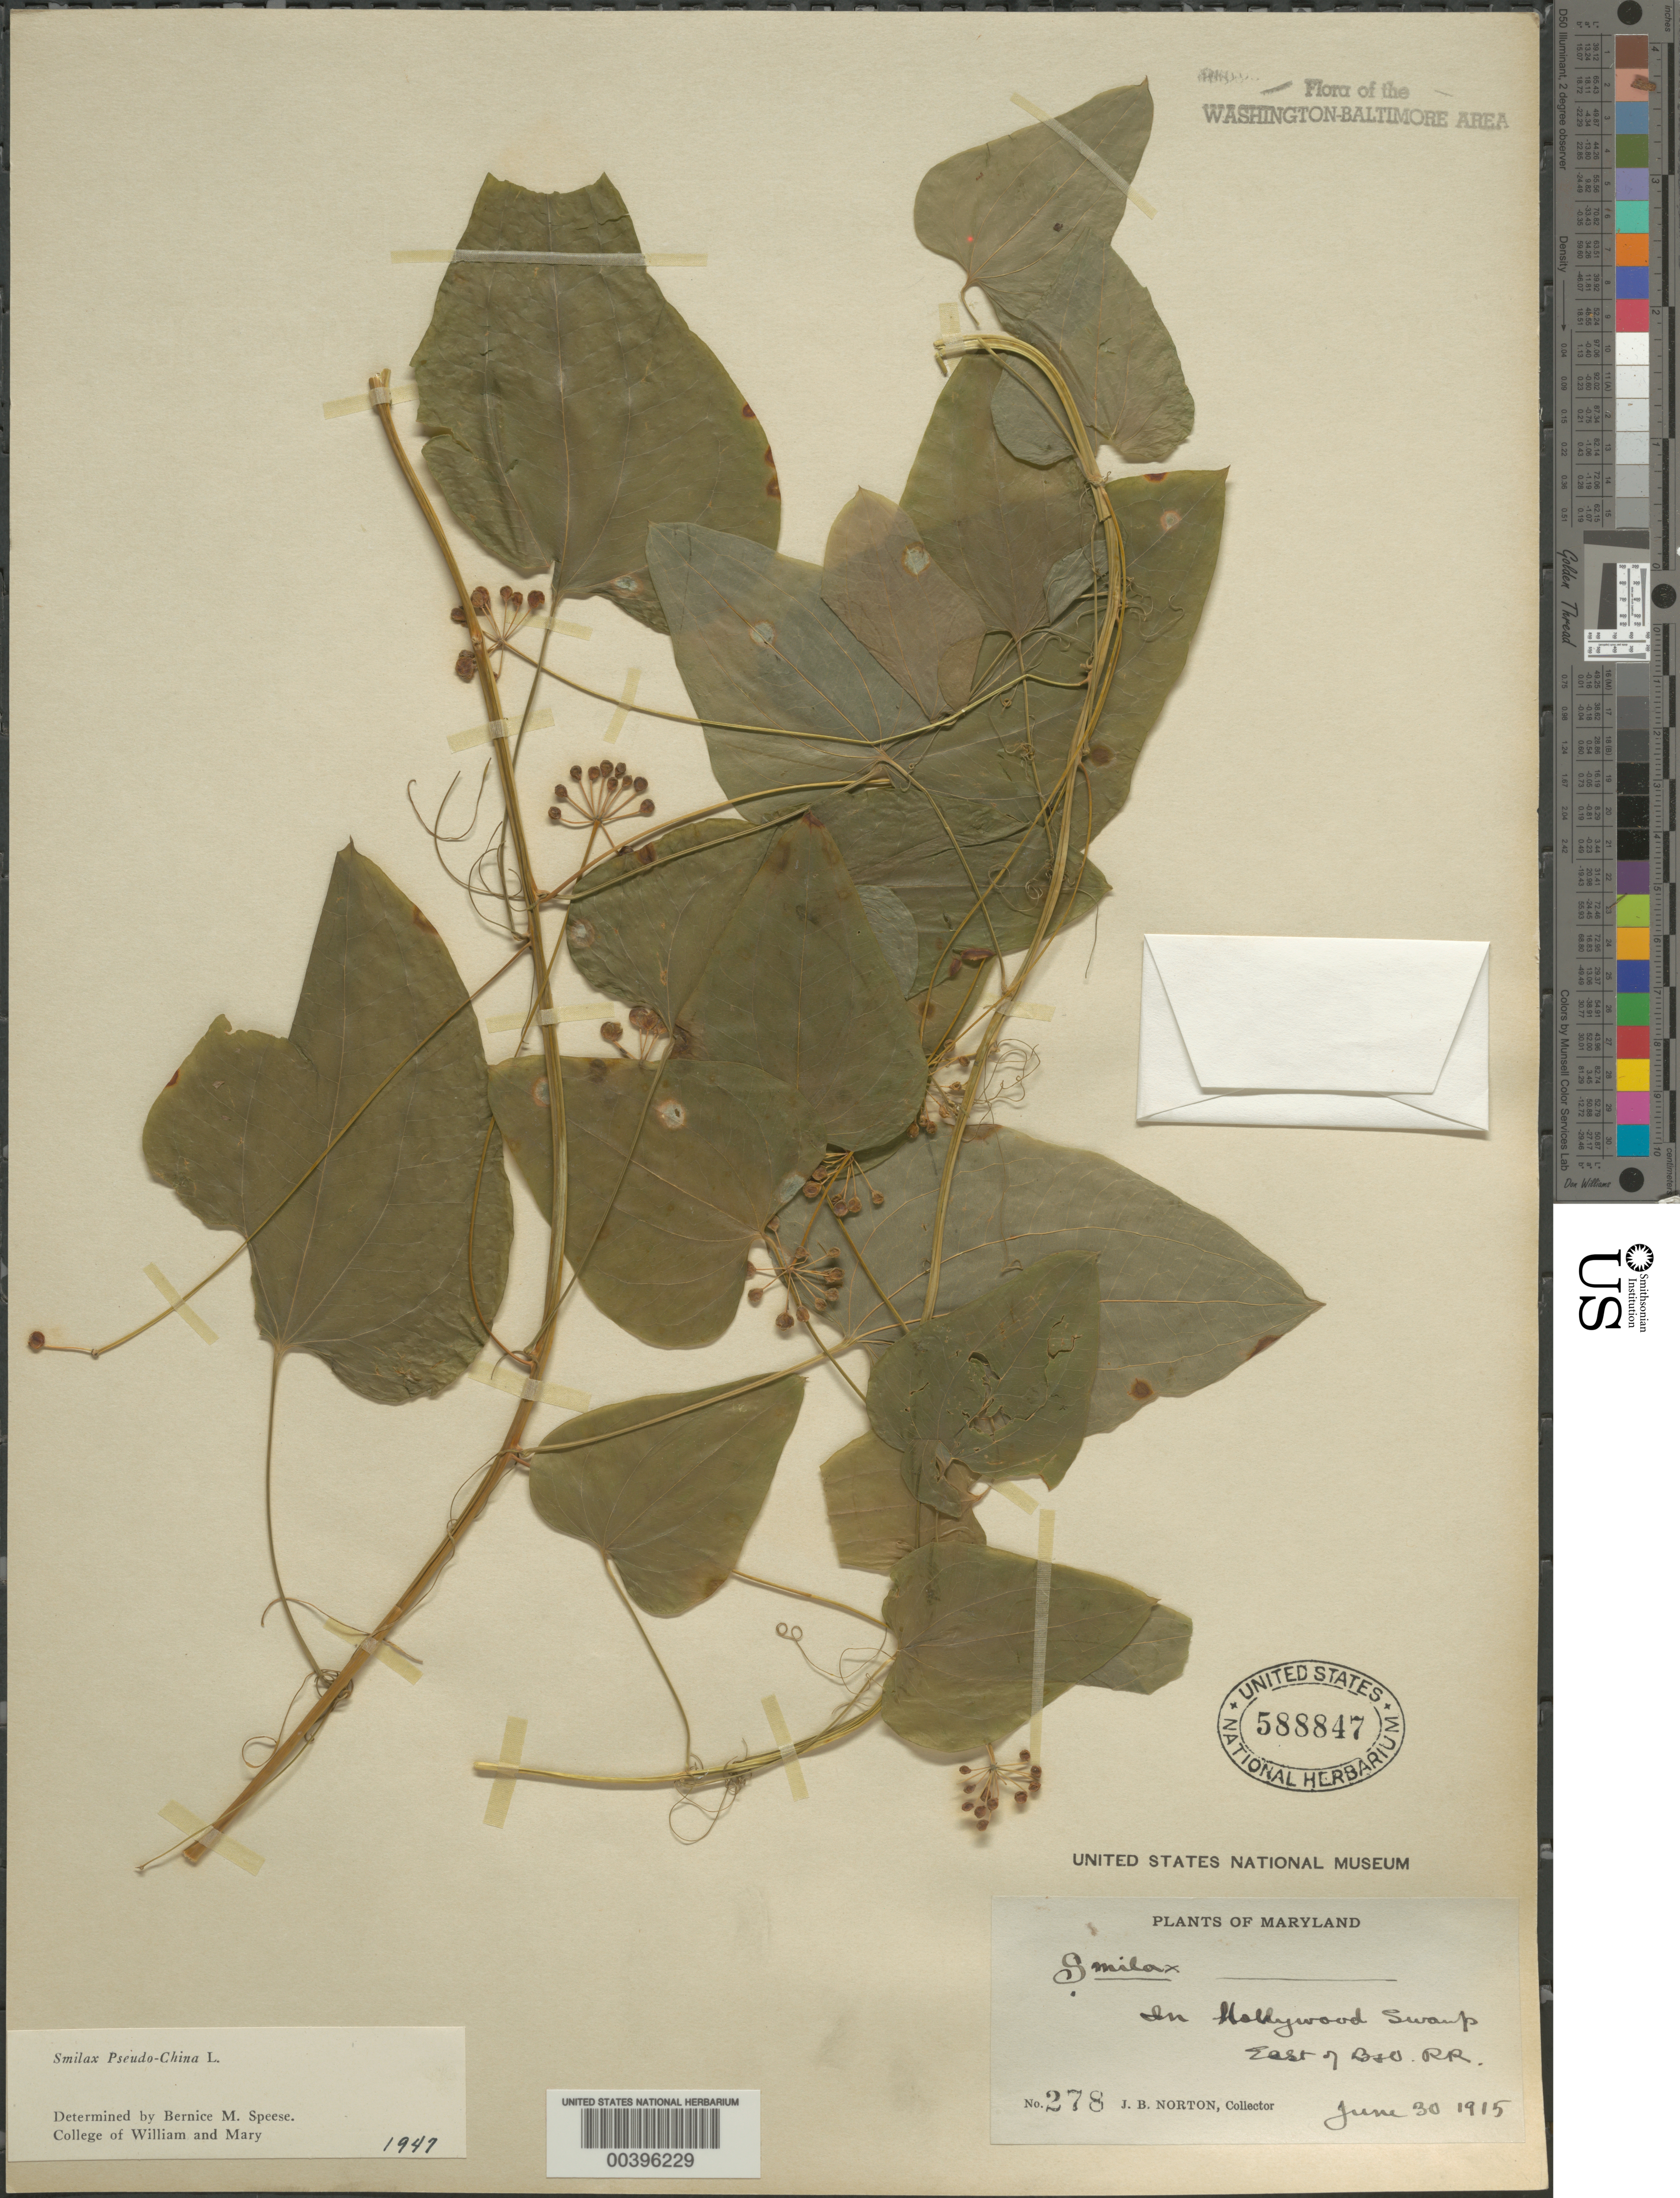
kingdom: Plantae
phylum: Tracheophyta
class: Liliopsida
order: Liliales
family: Smilacaceae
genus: Smilax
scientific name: Smilax pseudochina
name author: L.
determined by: Speese, B. M.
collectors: J. Norton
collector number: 278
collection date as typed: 30 Jun 1915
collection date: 1915-06-30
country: United States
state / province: Maryland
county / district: Prince George's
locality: Hollywood Swamp, east of B. and O. Railroad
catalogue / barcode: US 588847